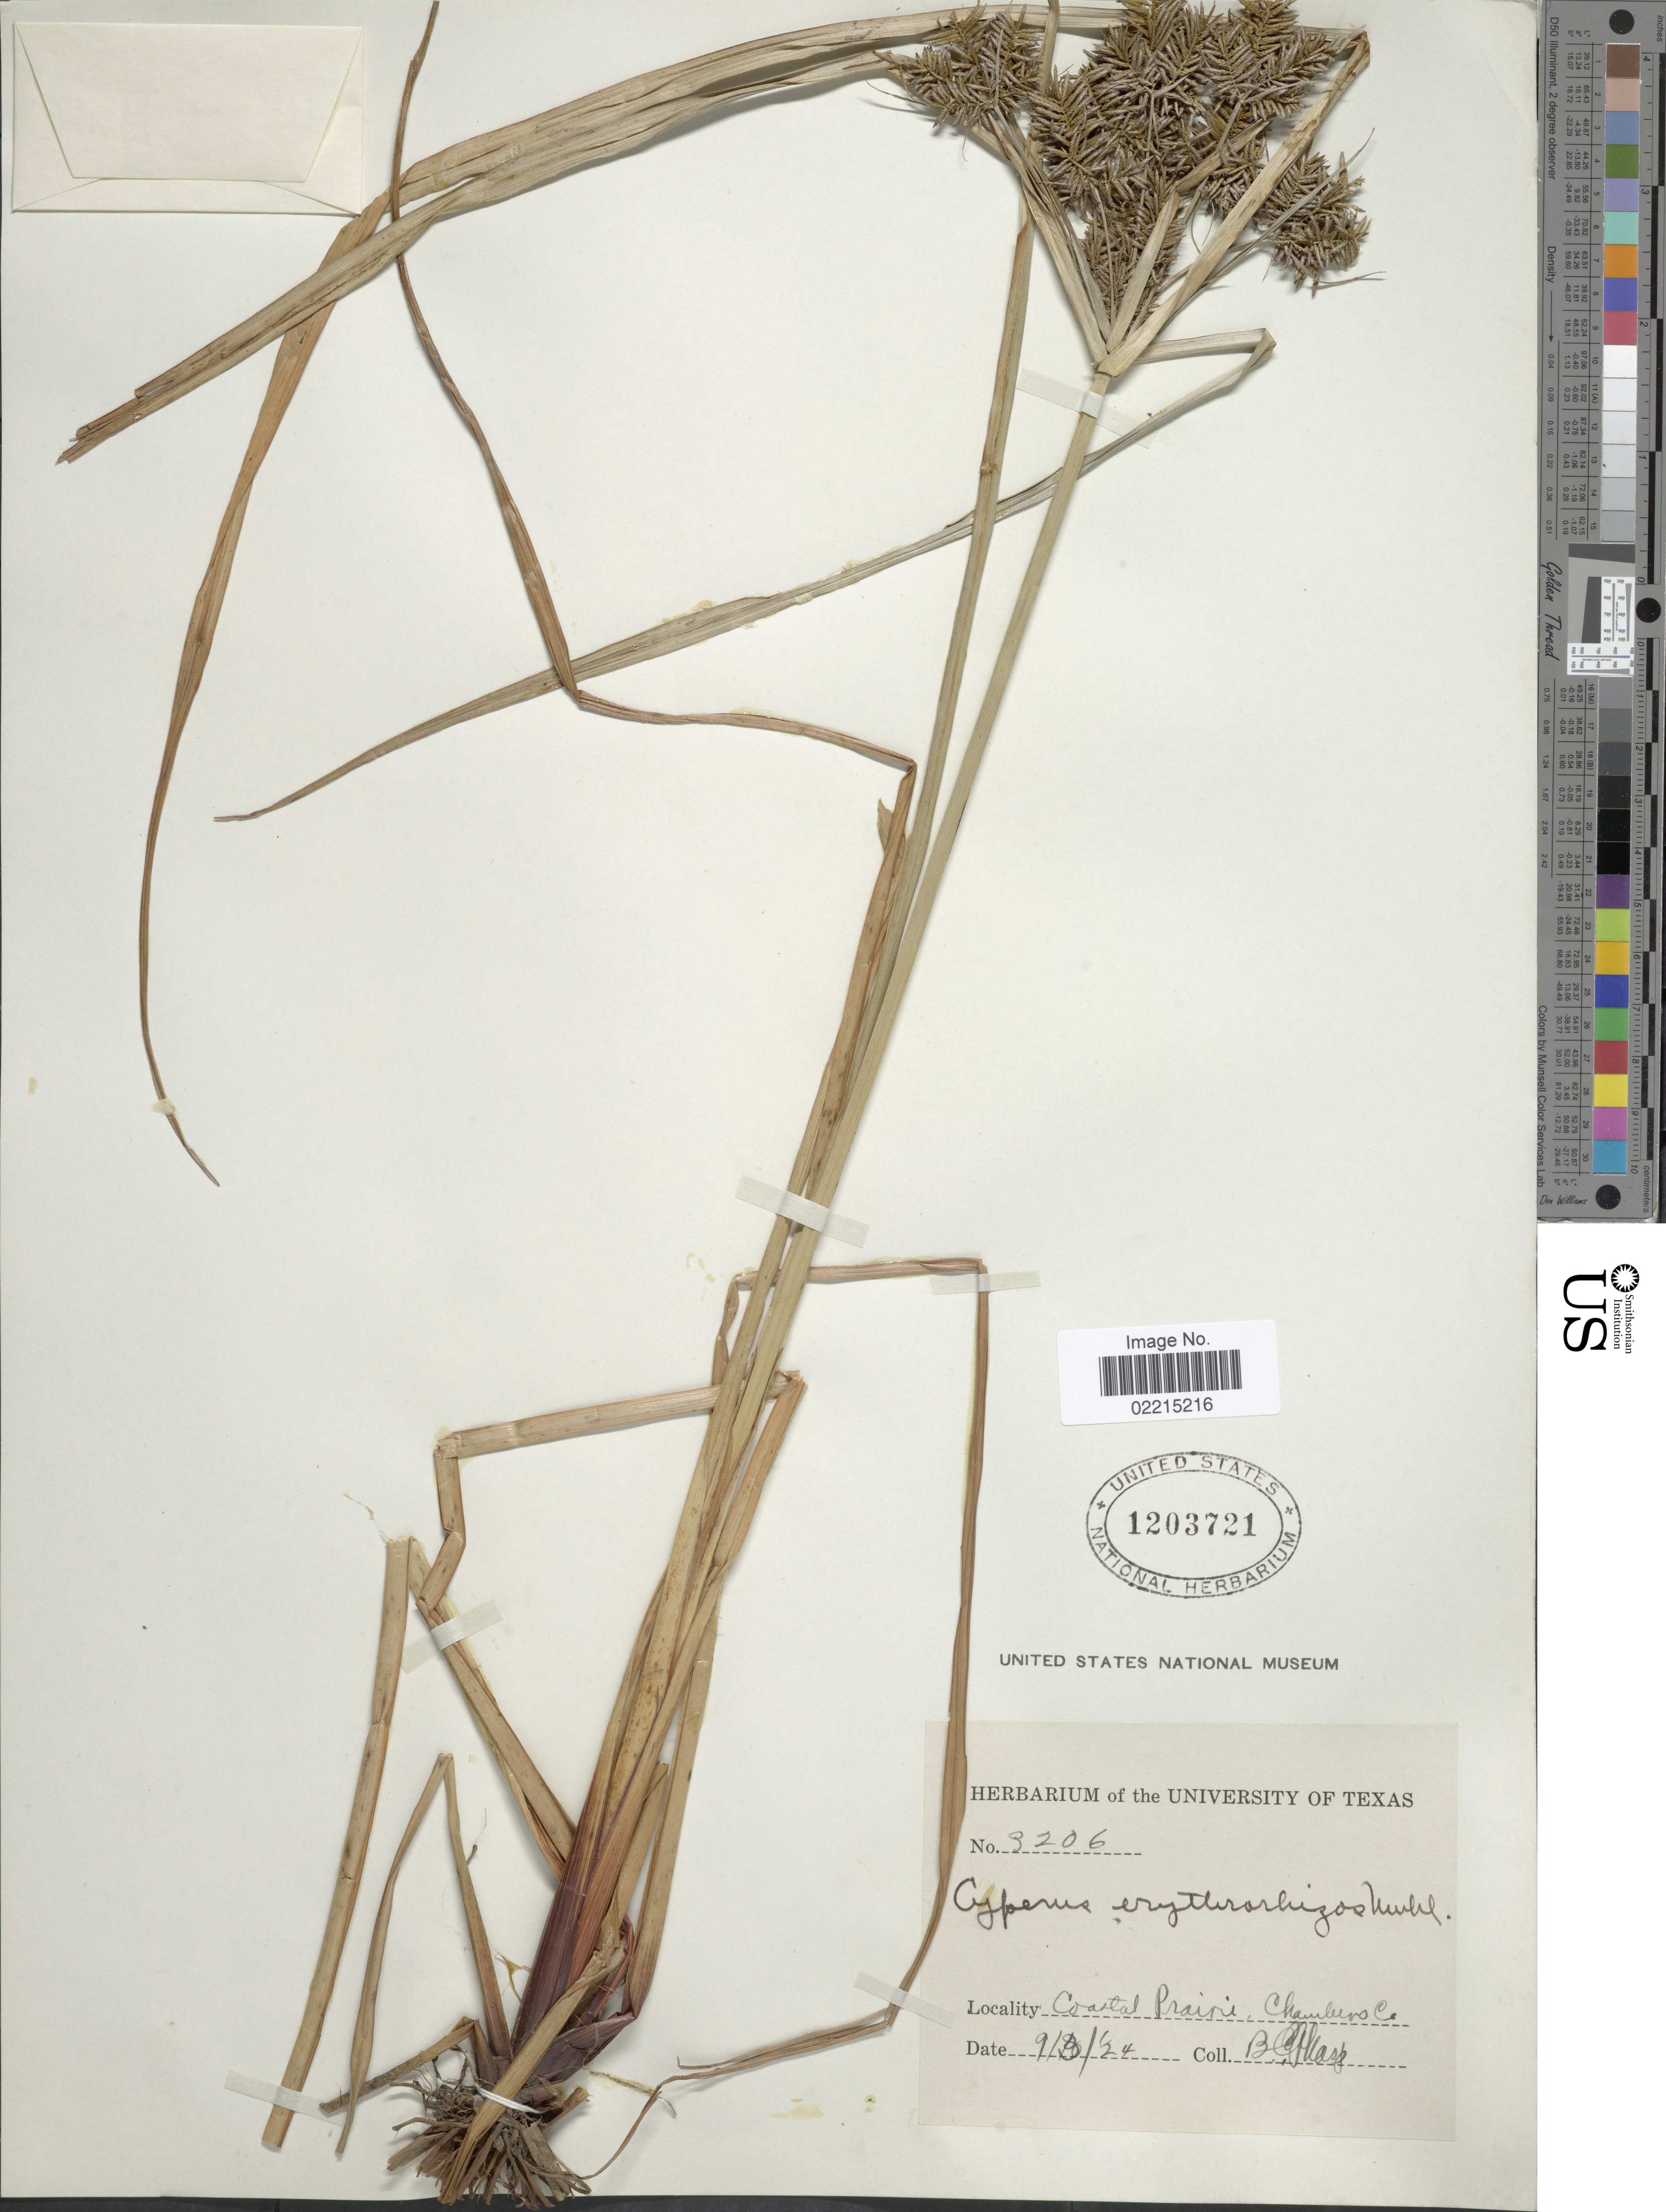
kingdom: Plantae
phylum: Tracheophyta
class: Liliopsida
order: Poales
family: Cyperaceae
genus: Cyperus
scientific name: Cyperus erythrorhizos Muhl.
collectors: B. Sharp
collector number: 3206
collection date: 1924-09-03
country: United States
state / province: Texas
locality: Coastal Plains, Chambers Co.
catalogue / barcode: US 1203721